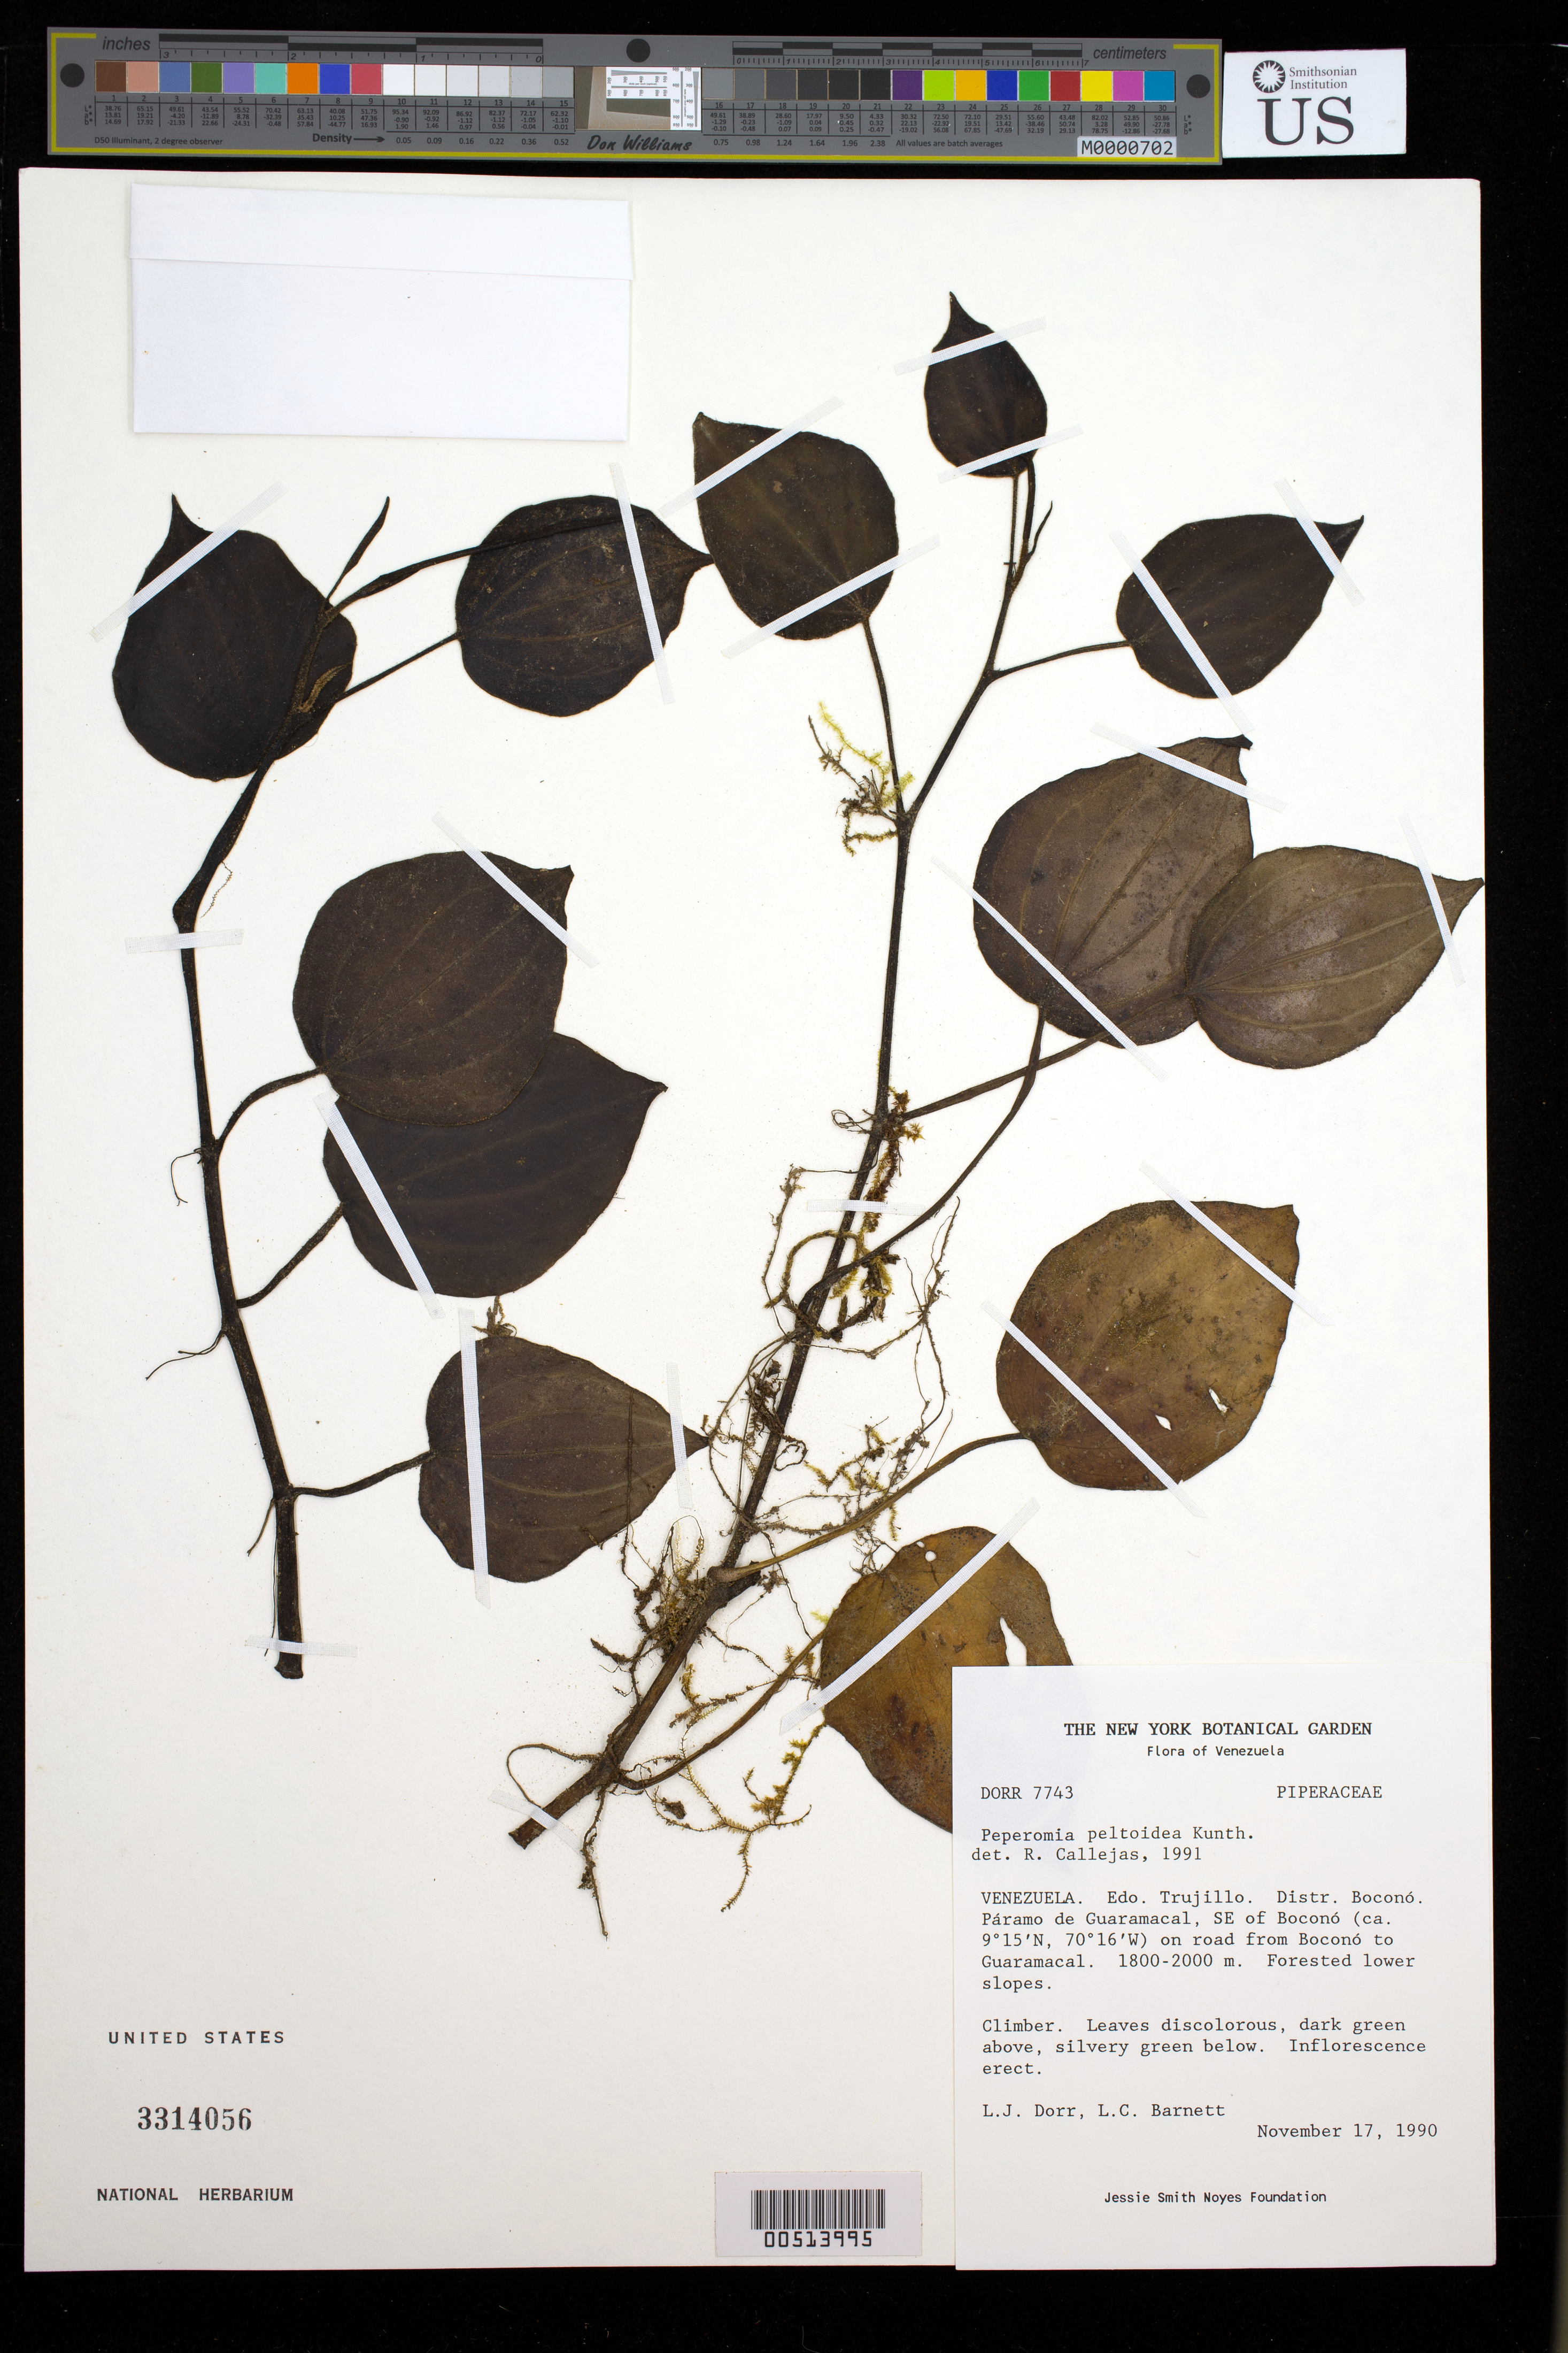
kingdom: Plantae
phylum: Tracheophyta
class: Magnoliopsida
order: Piperales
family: Piperaceae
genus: Peperomia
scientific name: Peperomia peltoidea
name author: Kunth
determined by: Callejas, Ricardo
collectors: L. J. Dorr & L. C. Barnett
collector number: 7743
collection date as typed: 17 Nov 1990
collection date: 1990-11-17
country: Venezuela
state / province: Trujillo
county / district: Boconó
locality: Paramó de Guaramacal, SE of Boconó on road from Boconó to Guaramacal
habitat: Forested lower slopes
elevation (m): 1800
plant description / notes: HUA, NY, PORT, US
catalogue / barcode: US 3314056